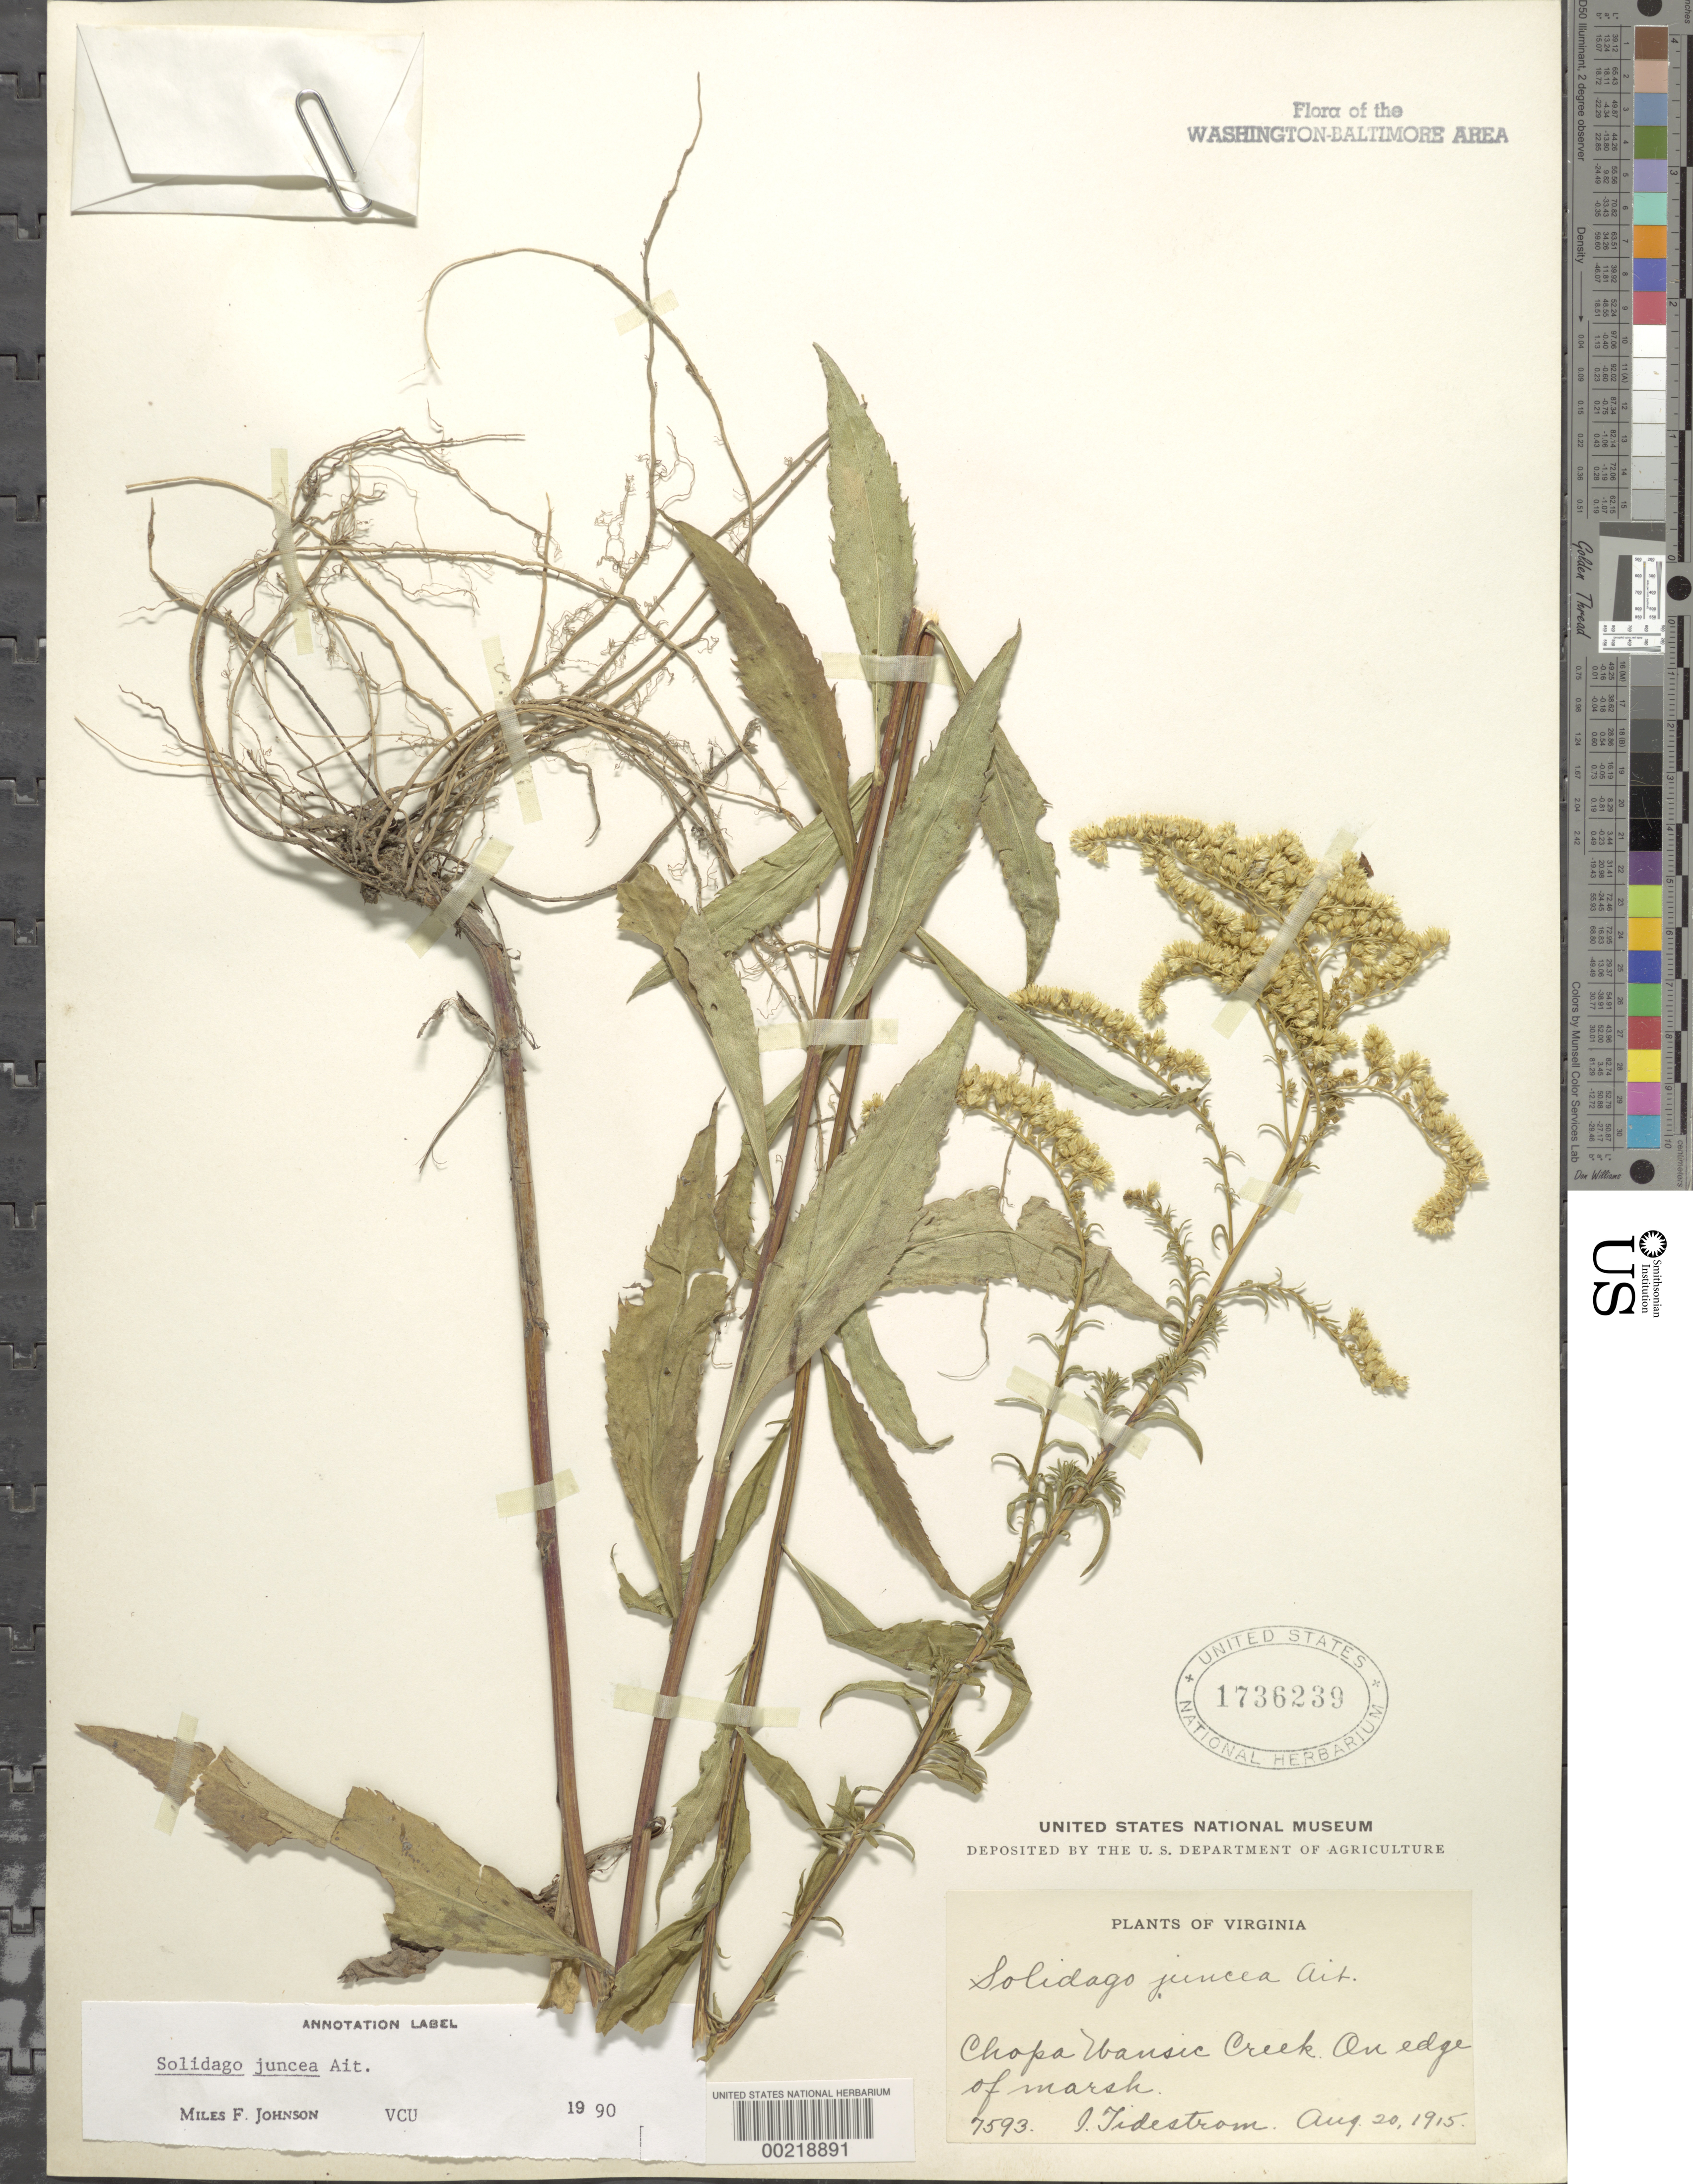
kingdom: Plantae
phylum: Tracheophyta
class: Magnoliopsida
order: Asterales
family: Asteraceae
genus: Solidago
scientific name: Solidago juncea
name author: Aiton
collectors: I. F. Tidestrom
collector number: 7593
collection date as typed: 20 Aug 1915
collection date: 1915-08-20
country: United States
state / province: Virginia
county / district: Prince William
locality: Chopawamsic Creek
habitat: Marsh edge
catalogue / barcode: US 1736239